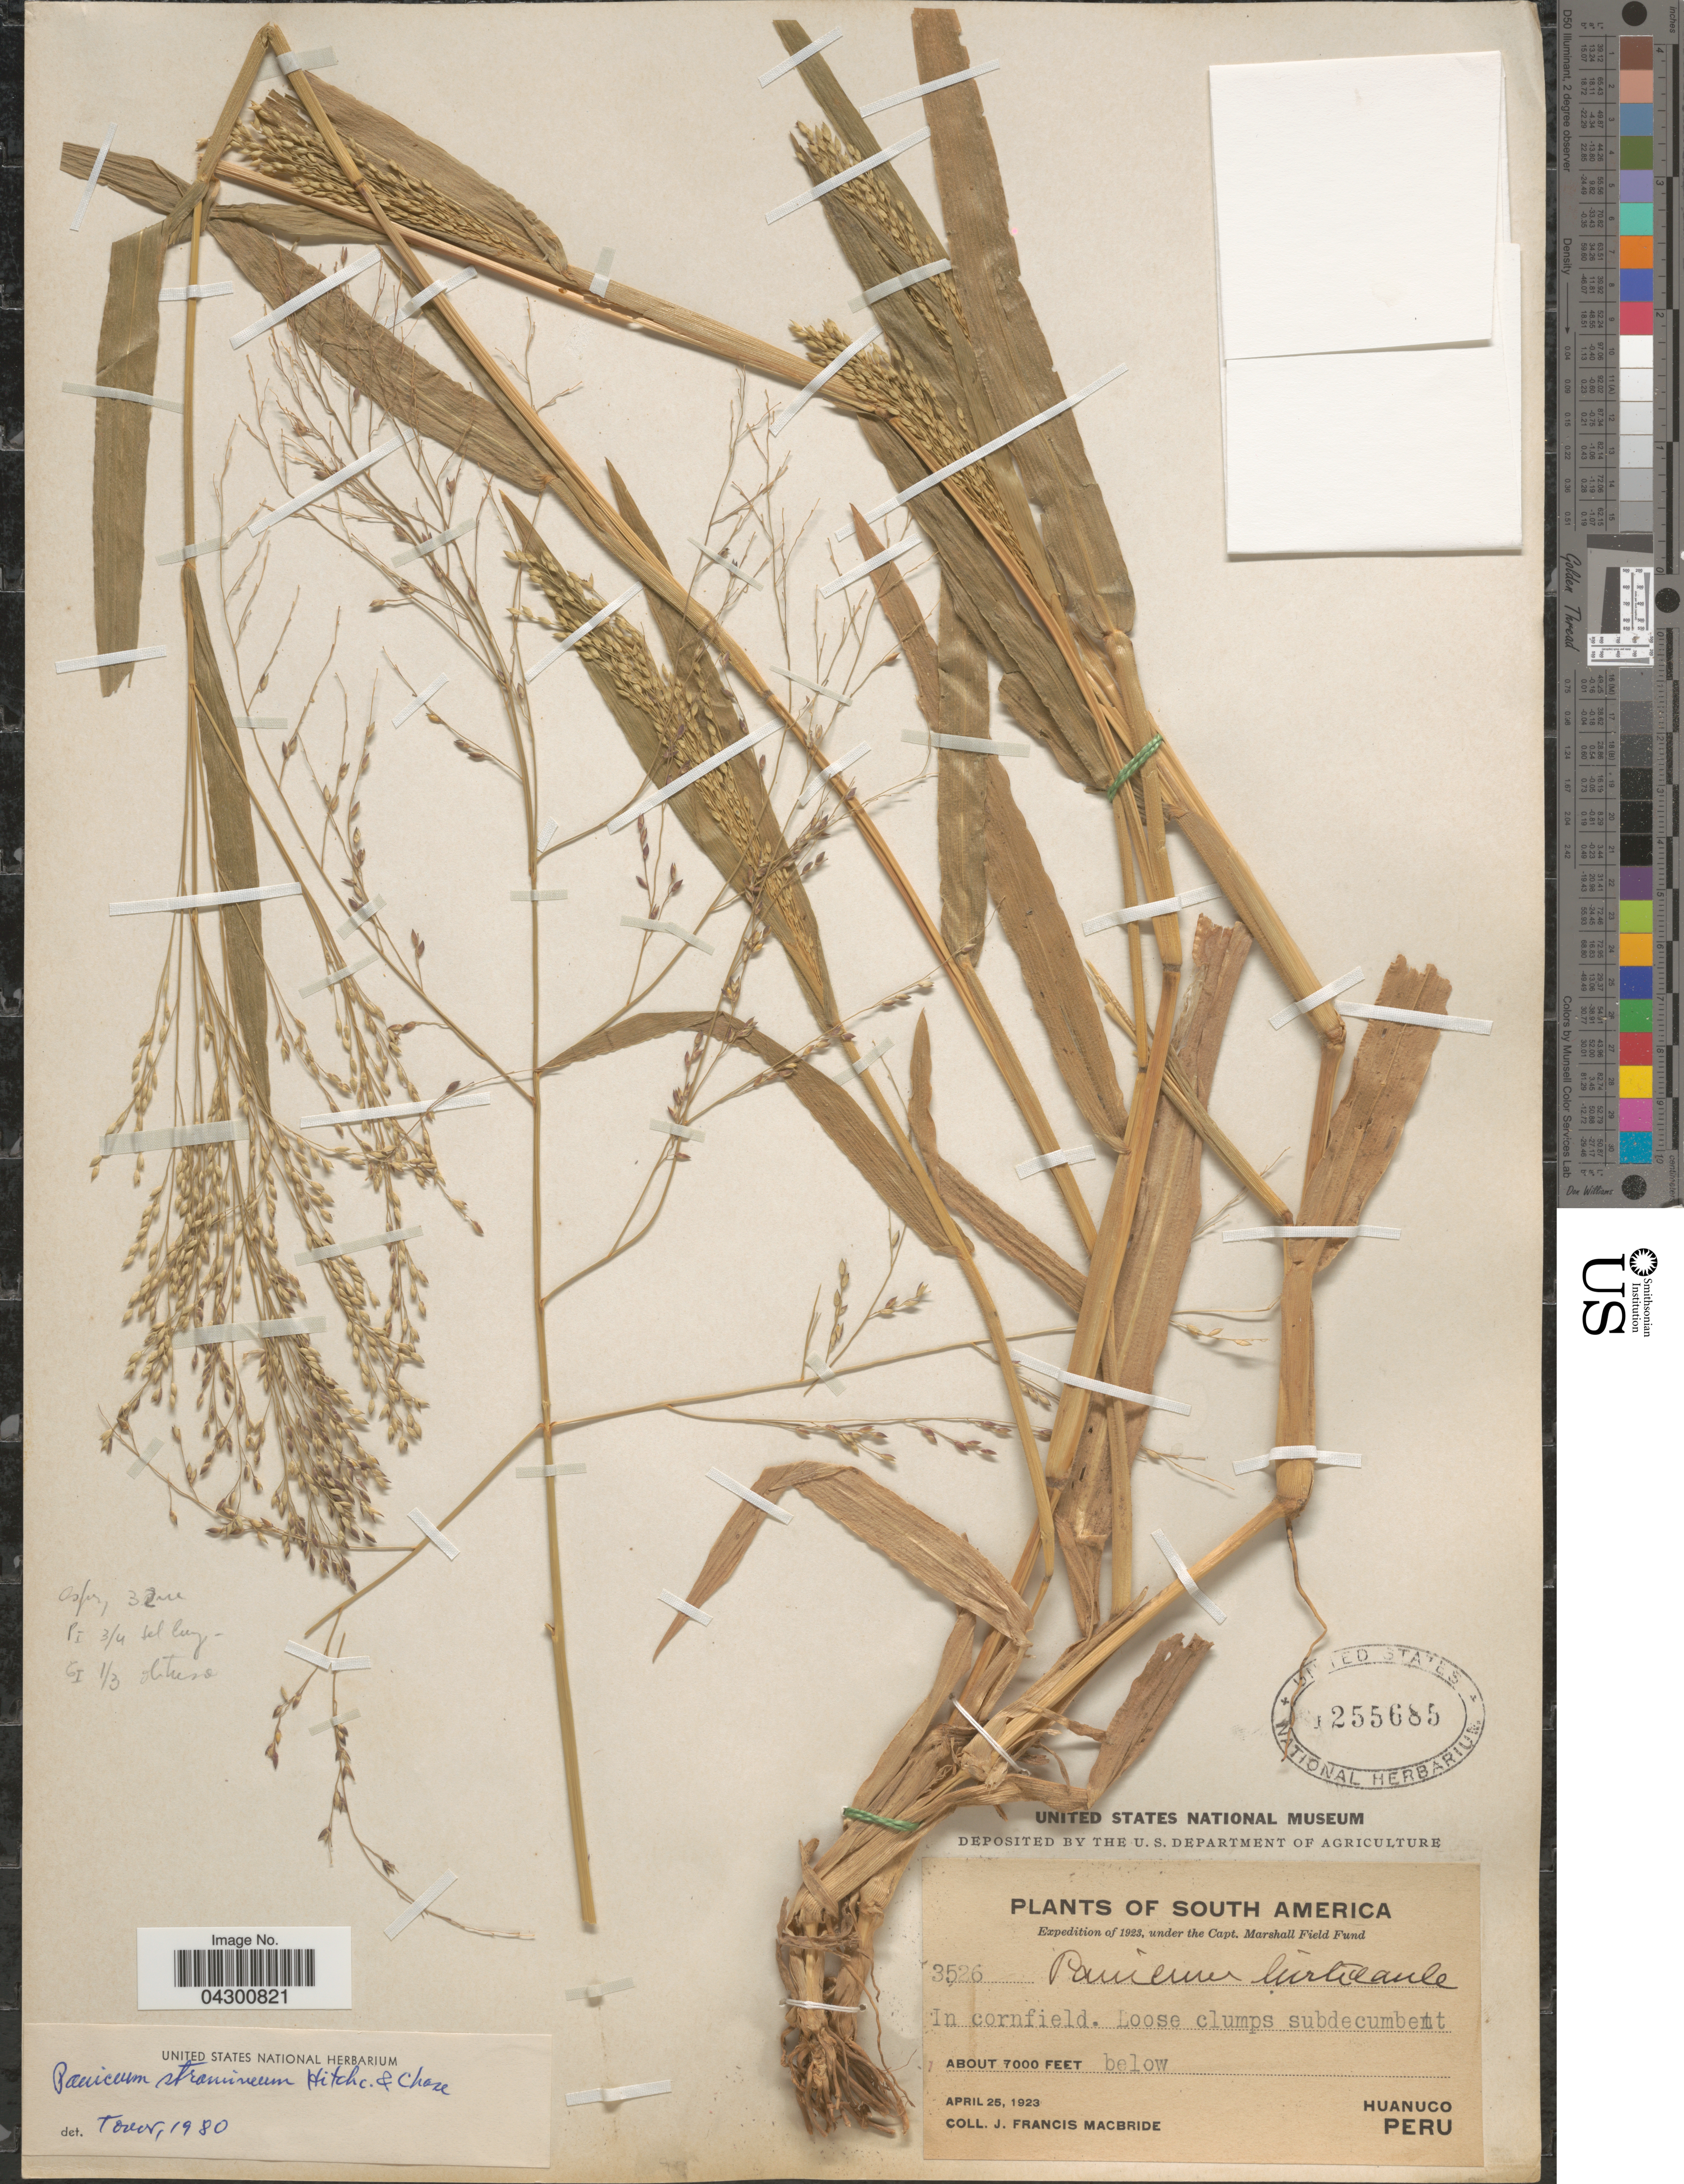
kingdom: Plantae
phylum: Tracheophyta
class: Liliopsida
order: Poales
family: Poaceae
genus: Panicum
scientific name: Panicum stramineum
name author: Hitchc. & Chase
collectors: J. F. Macbride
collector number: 3526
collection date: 1923-04-25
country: Peru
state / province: Huánuco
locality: Expedition of 1923. In cornfield.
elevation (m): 2134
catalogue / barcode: US 255685